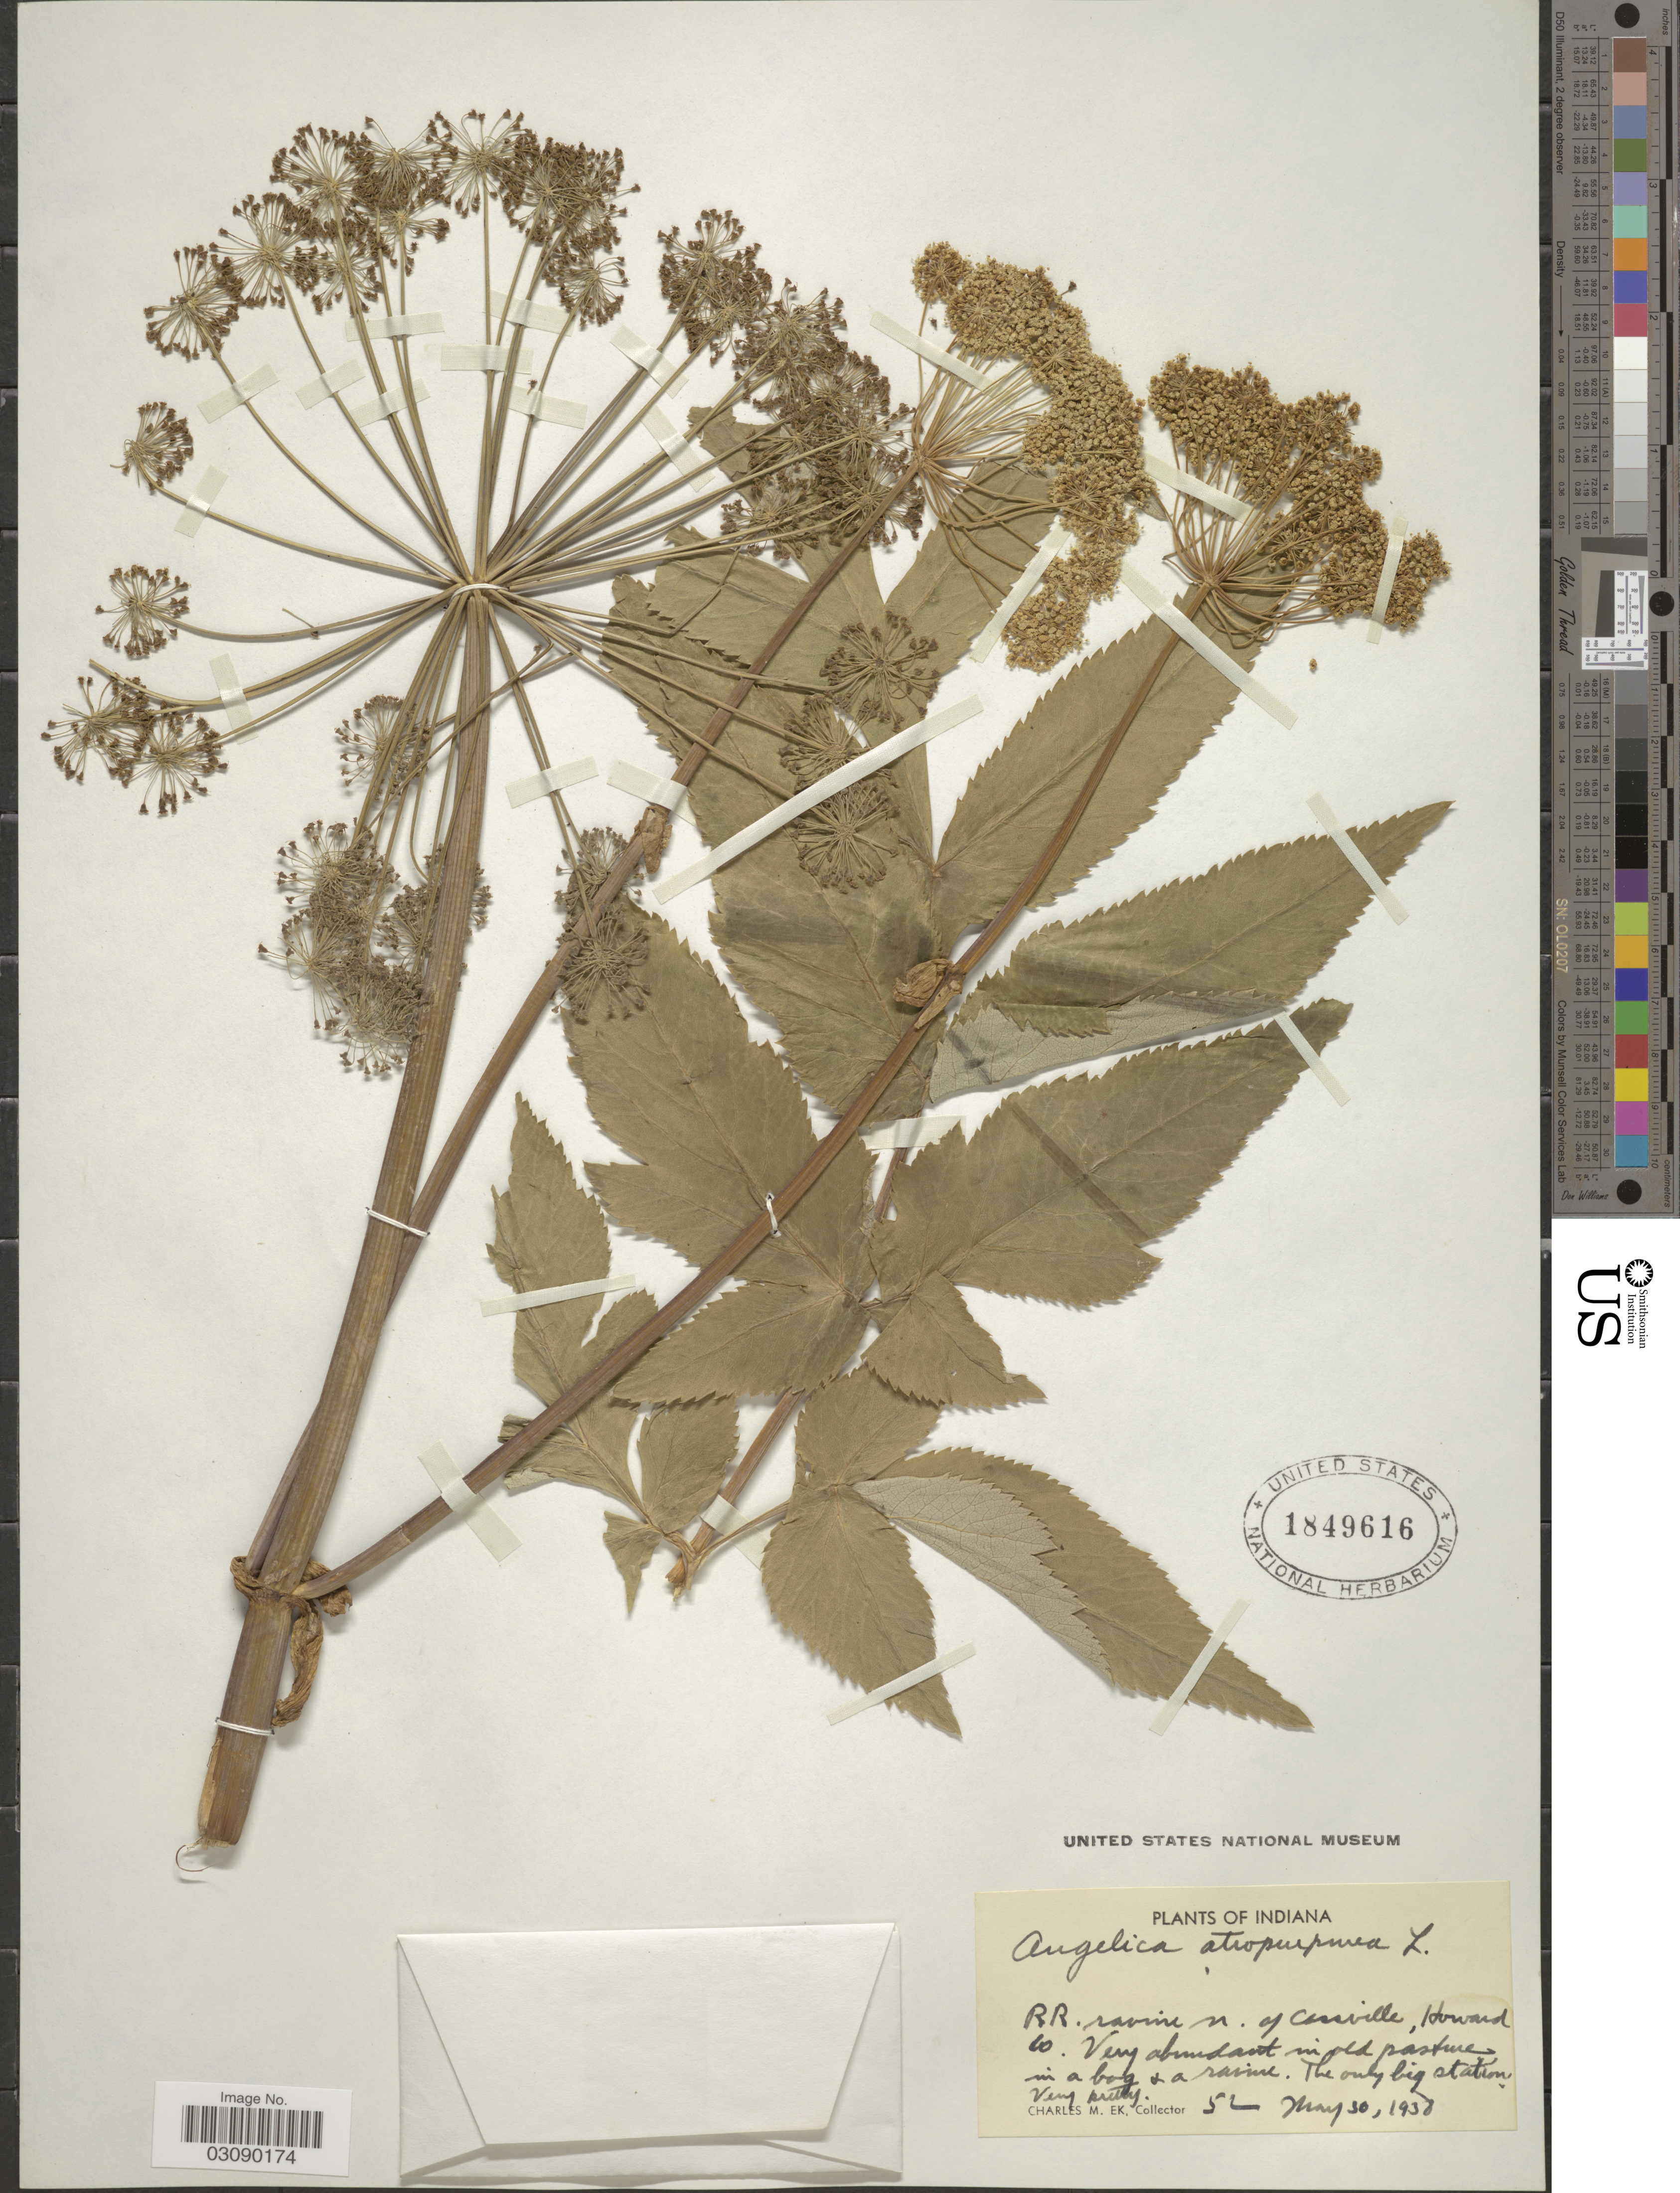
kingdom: Plantae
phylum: Tracheophyta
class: Magnoliopsida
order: Apiales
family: Apiaceae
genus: Angelica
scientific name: Angelica atropurpurea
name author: L.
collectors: C. Ek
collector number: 52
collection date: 1938-05-30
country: United States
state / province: Indiana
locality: RR. ravine n. of Cassville. Howard Co.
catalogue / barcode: US 1849616